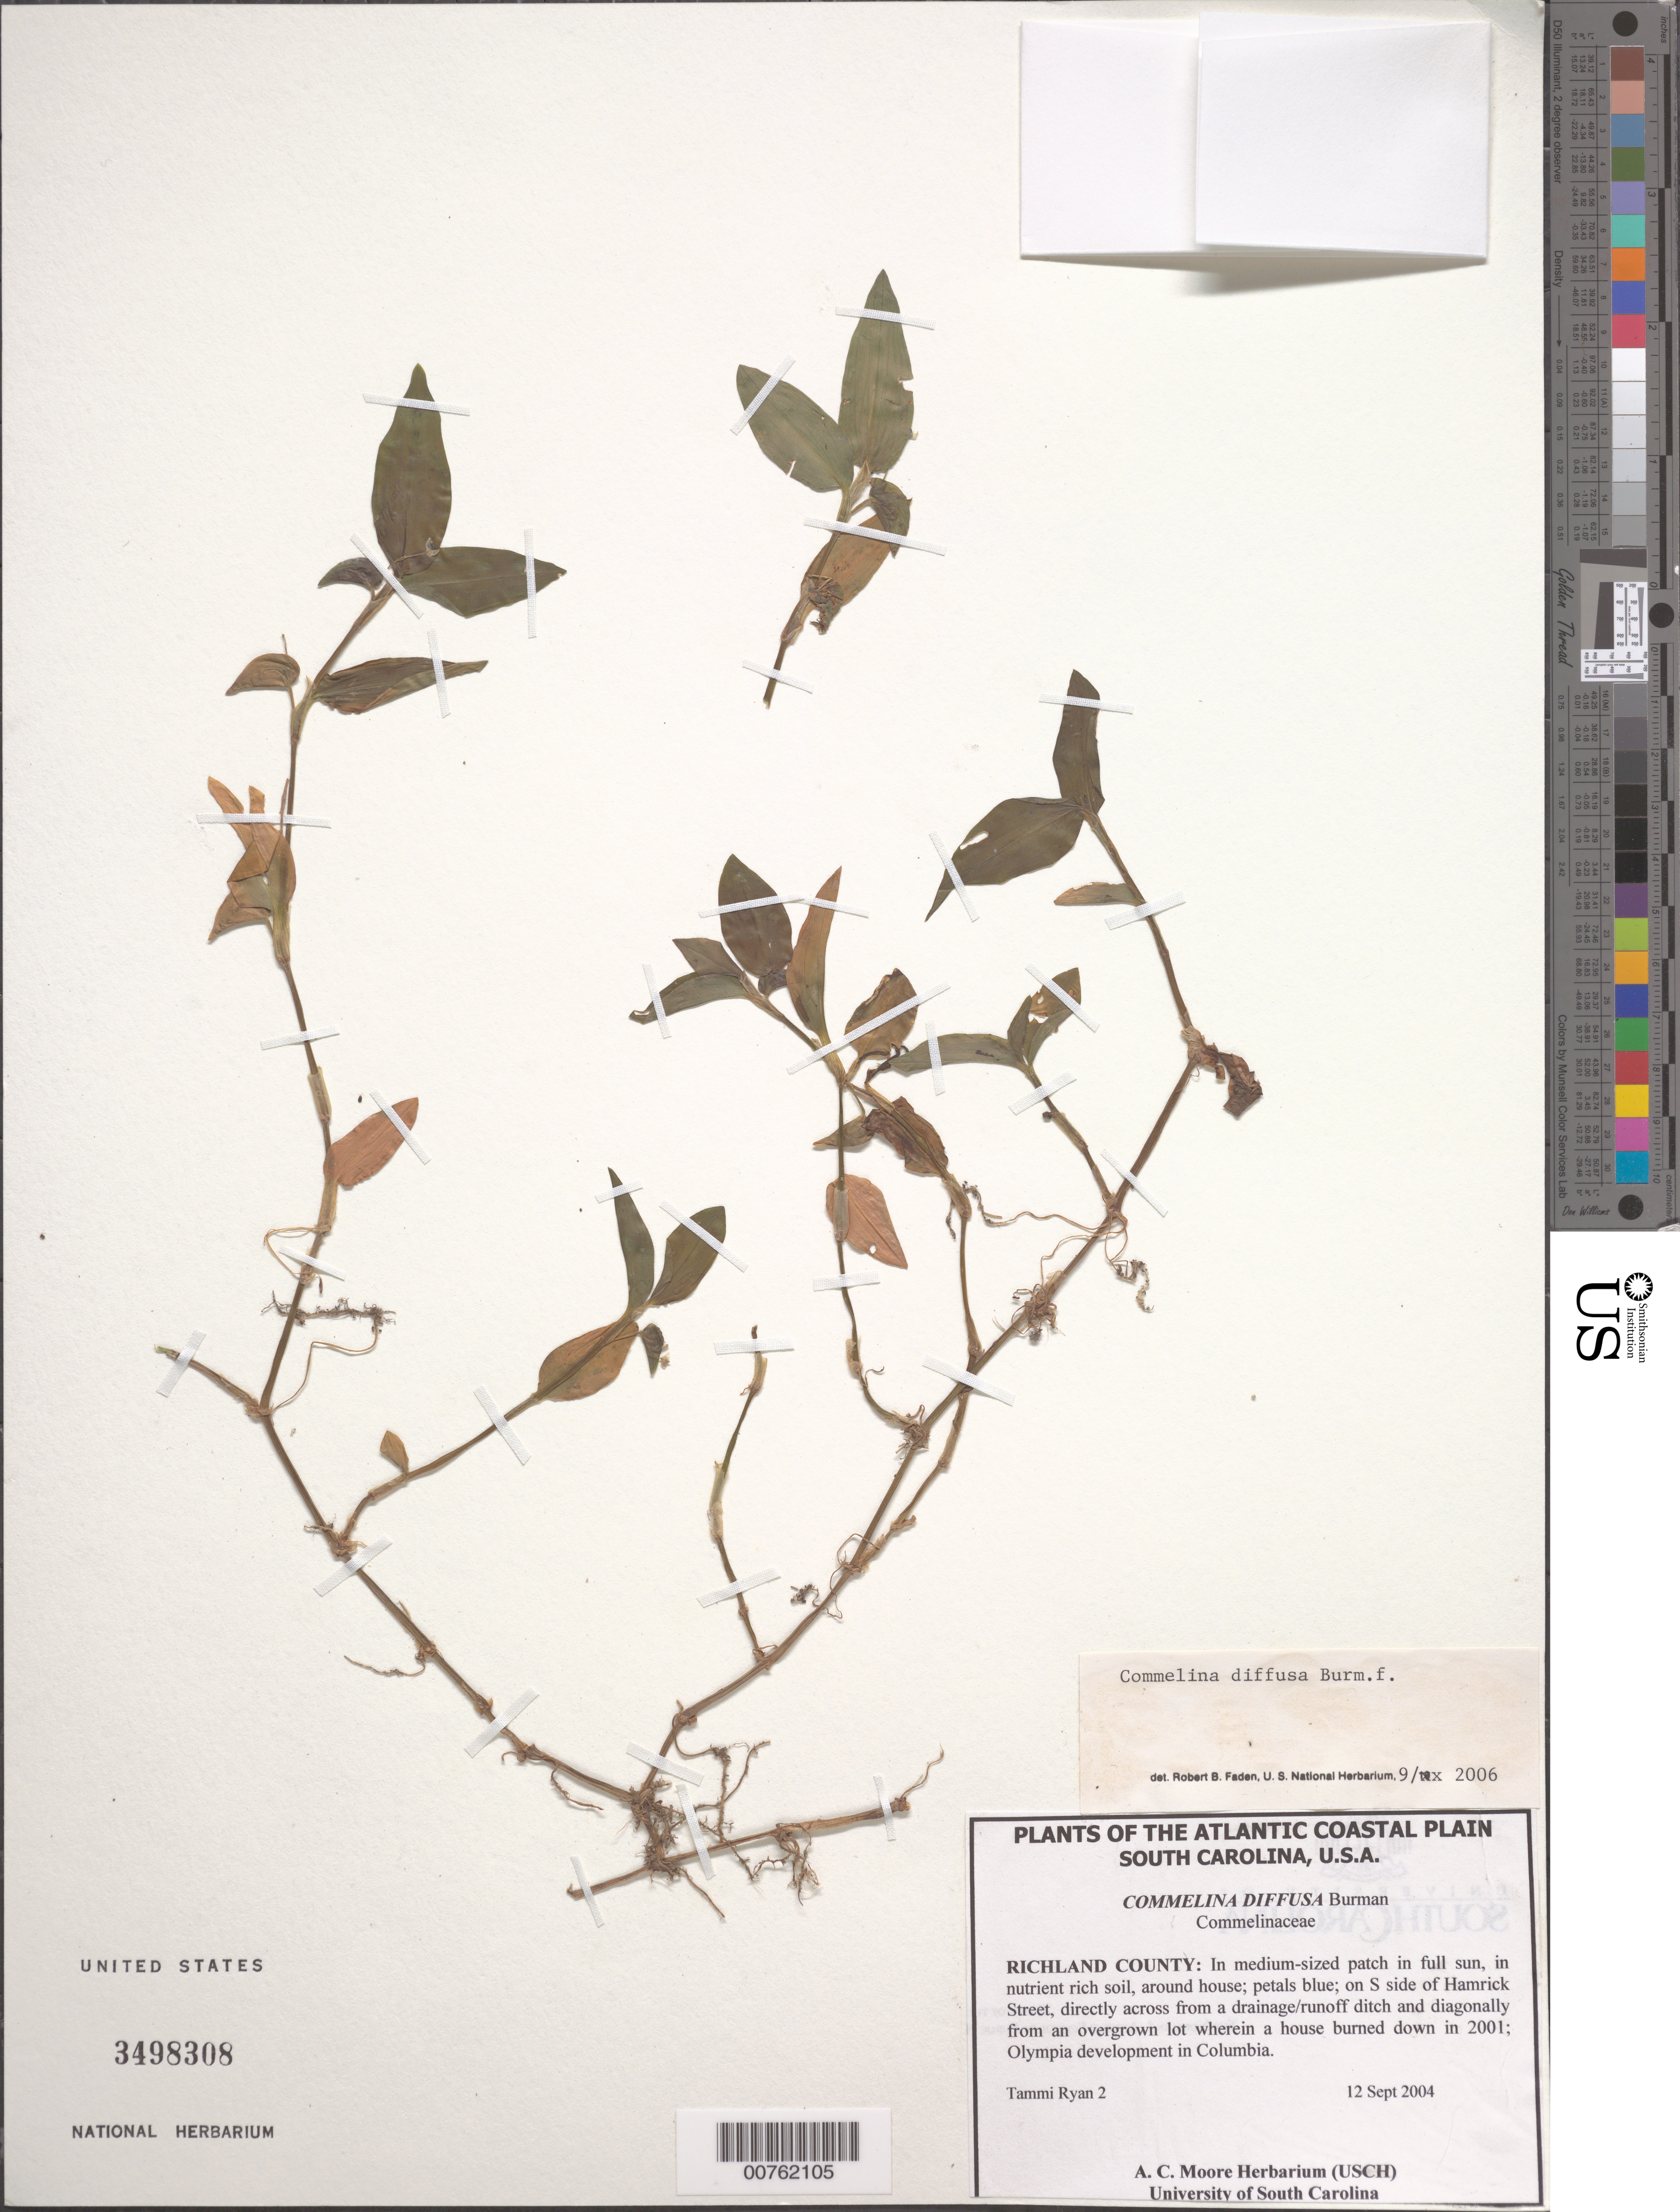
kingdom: Plantae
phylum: Tracheophyta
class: Liliopsida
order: Commelinales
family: Commelinaceae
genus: Commelina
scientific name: Commelina diffusa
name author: Burm. f.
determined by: Faden, Robert B., (US), Smithsonian Institution - National Museum of Natural History (UNITED STATES)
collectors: T. Ryan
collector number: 2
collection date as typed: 12 Sep 2004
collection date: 2004-09-12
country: United States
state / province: South Carolina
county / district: Richland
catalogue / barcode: US 3498308